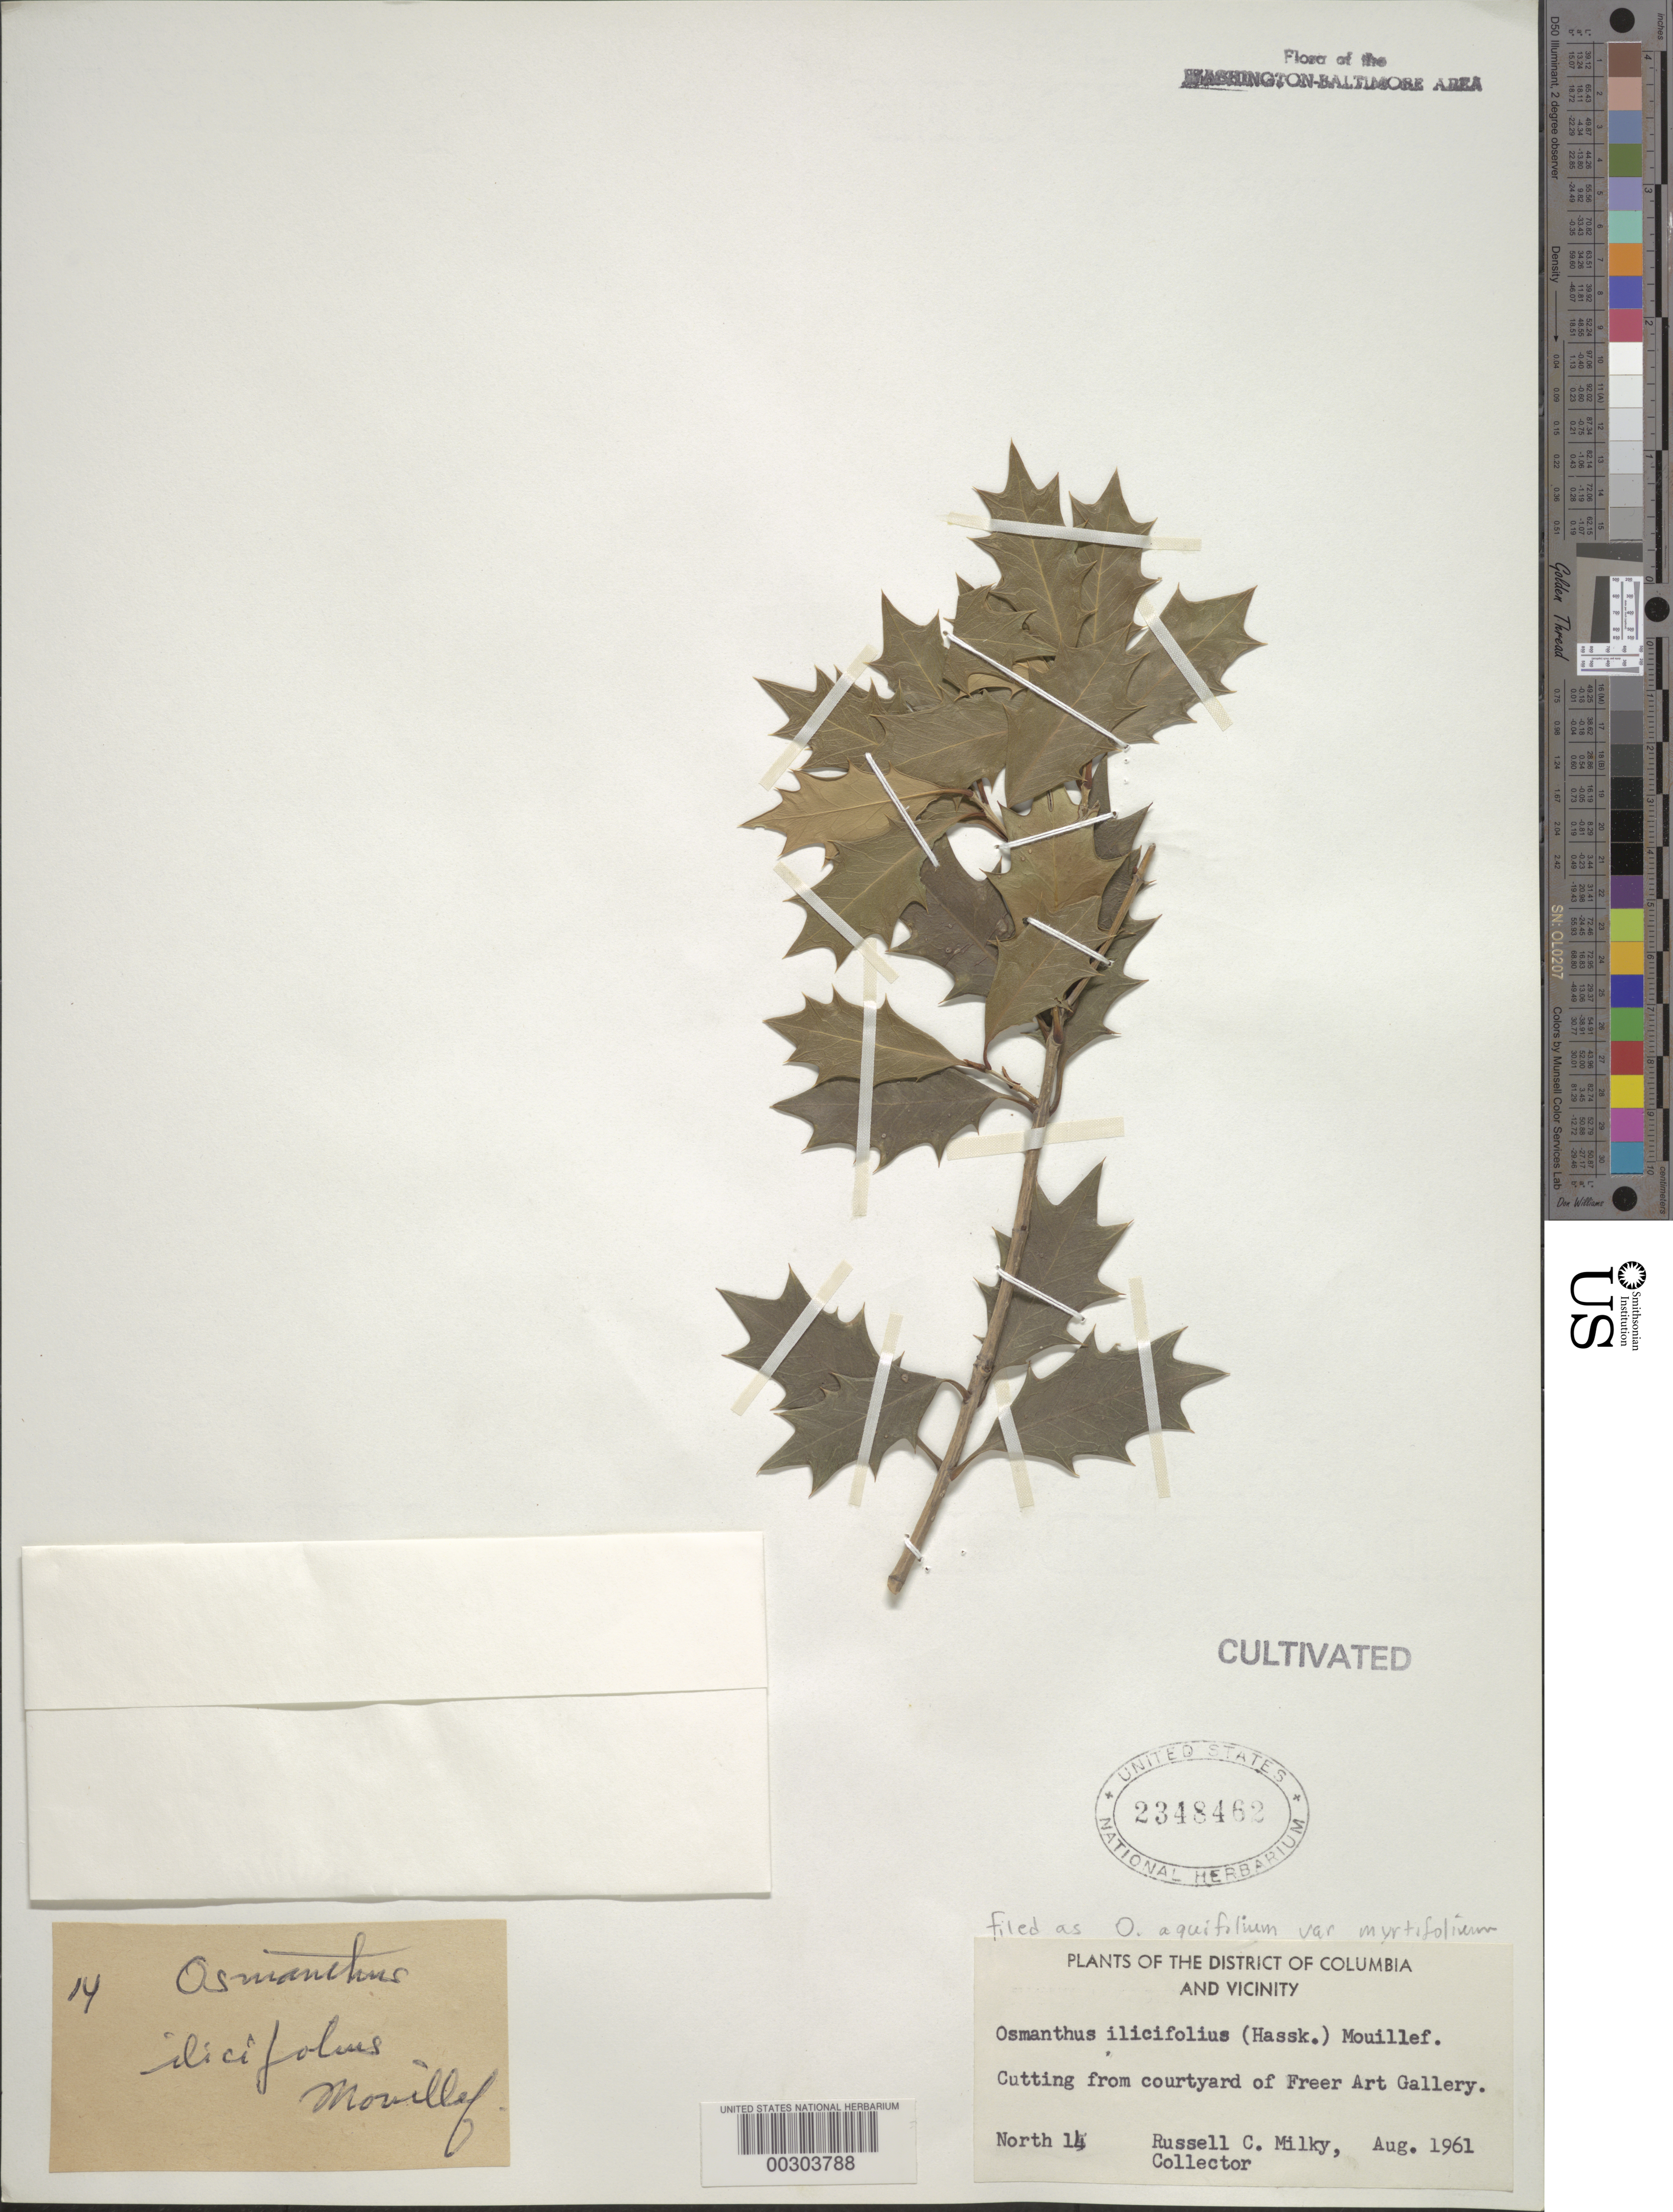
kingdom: Plantae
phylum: Tracheophyta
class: Magnoliopsida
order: Lamiales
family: Oleaceae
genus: Osmanthus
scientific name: Osmanthus aquifolium var. myrtifolius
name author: (G. Nicholson) G. Nicholson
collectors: R. Milky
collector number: North 14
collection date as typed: Aug 1961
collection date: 1961-08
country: United States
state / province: District of Columbia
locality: Courtyard of Freer Art Gallery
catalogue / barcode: US 2348462